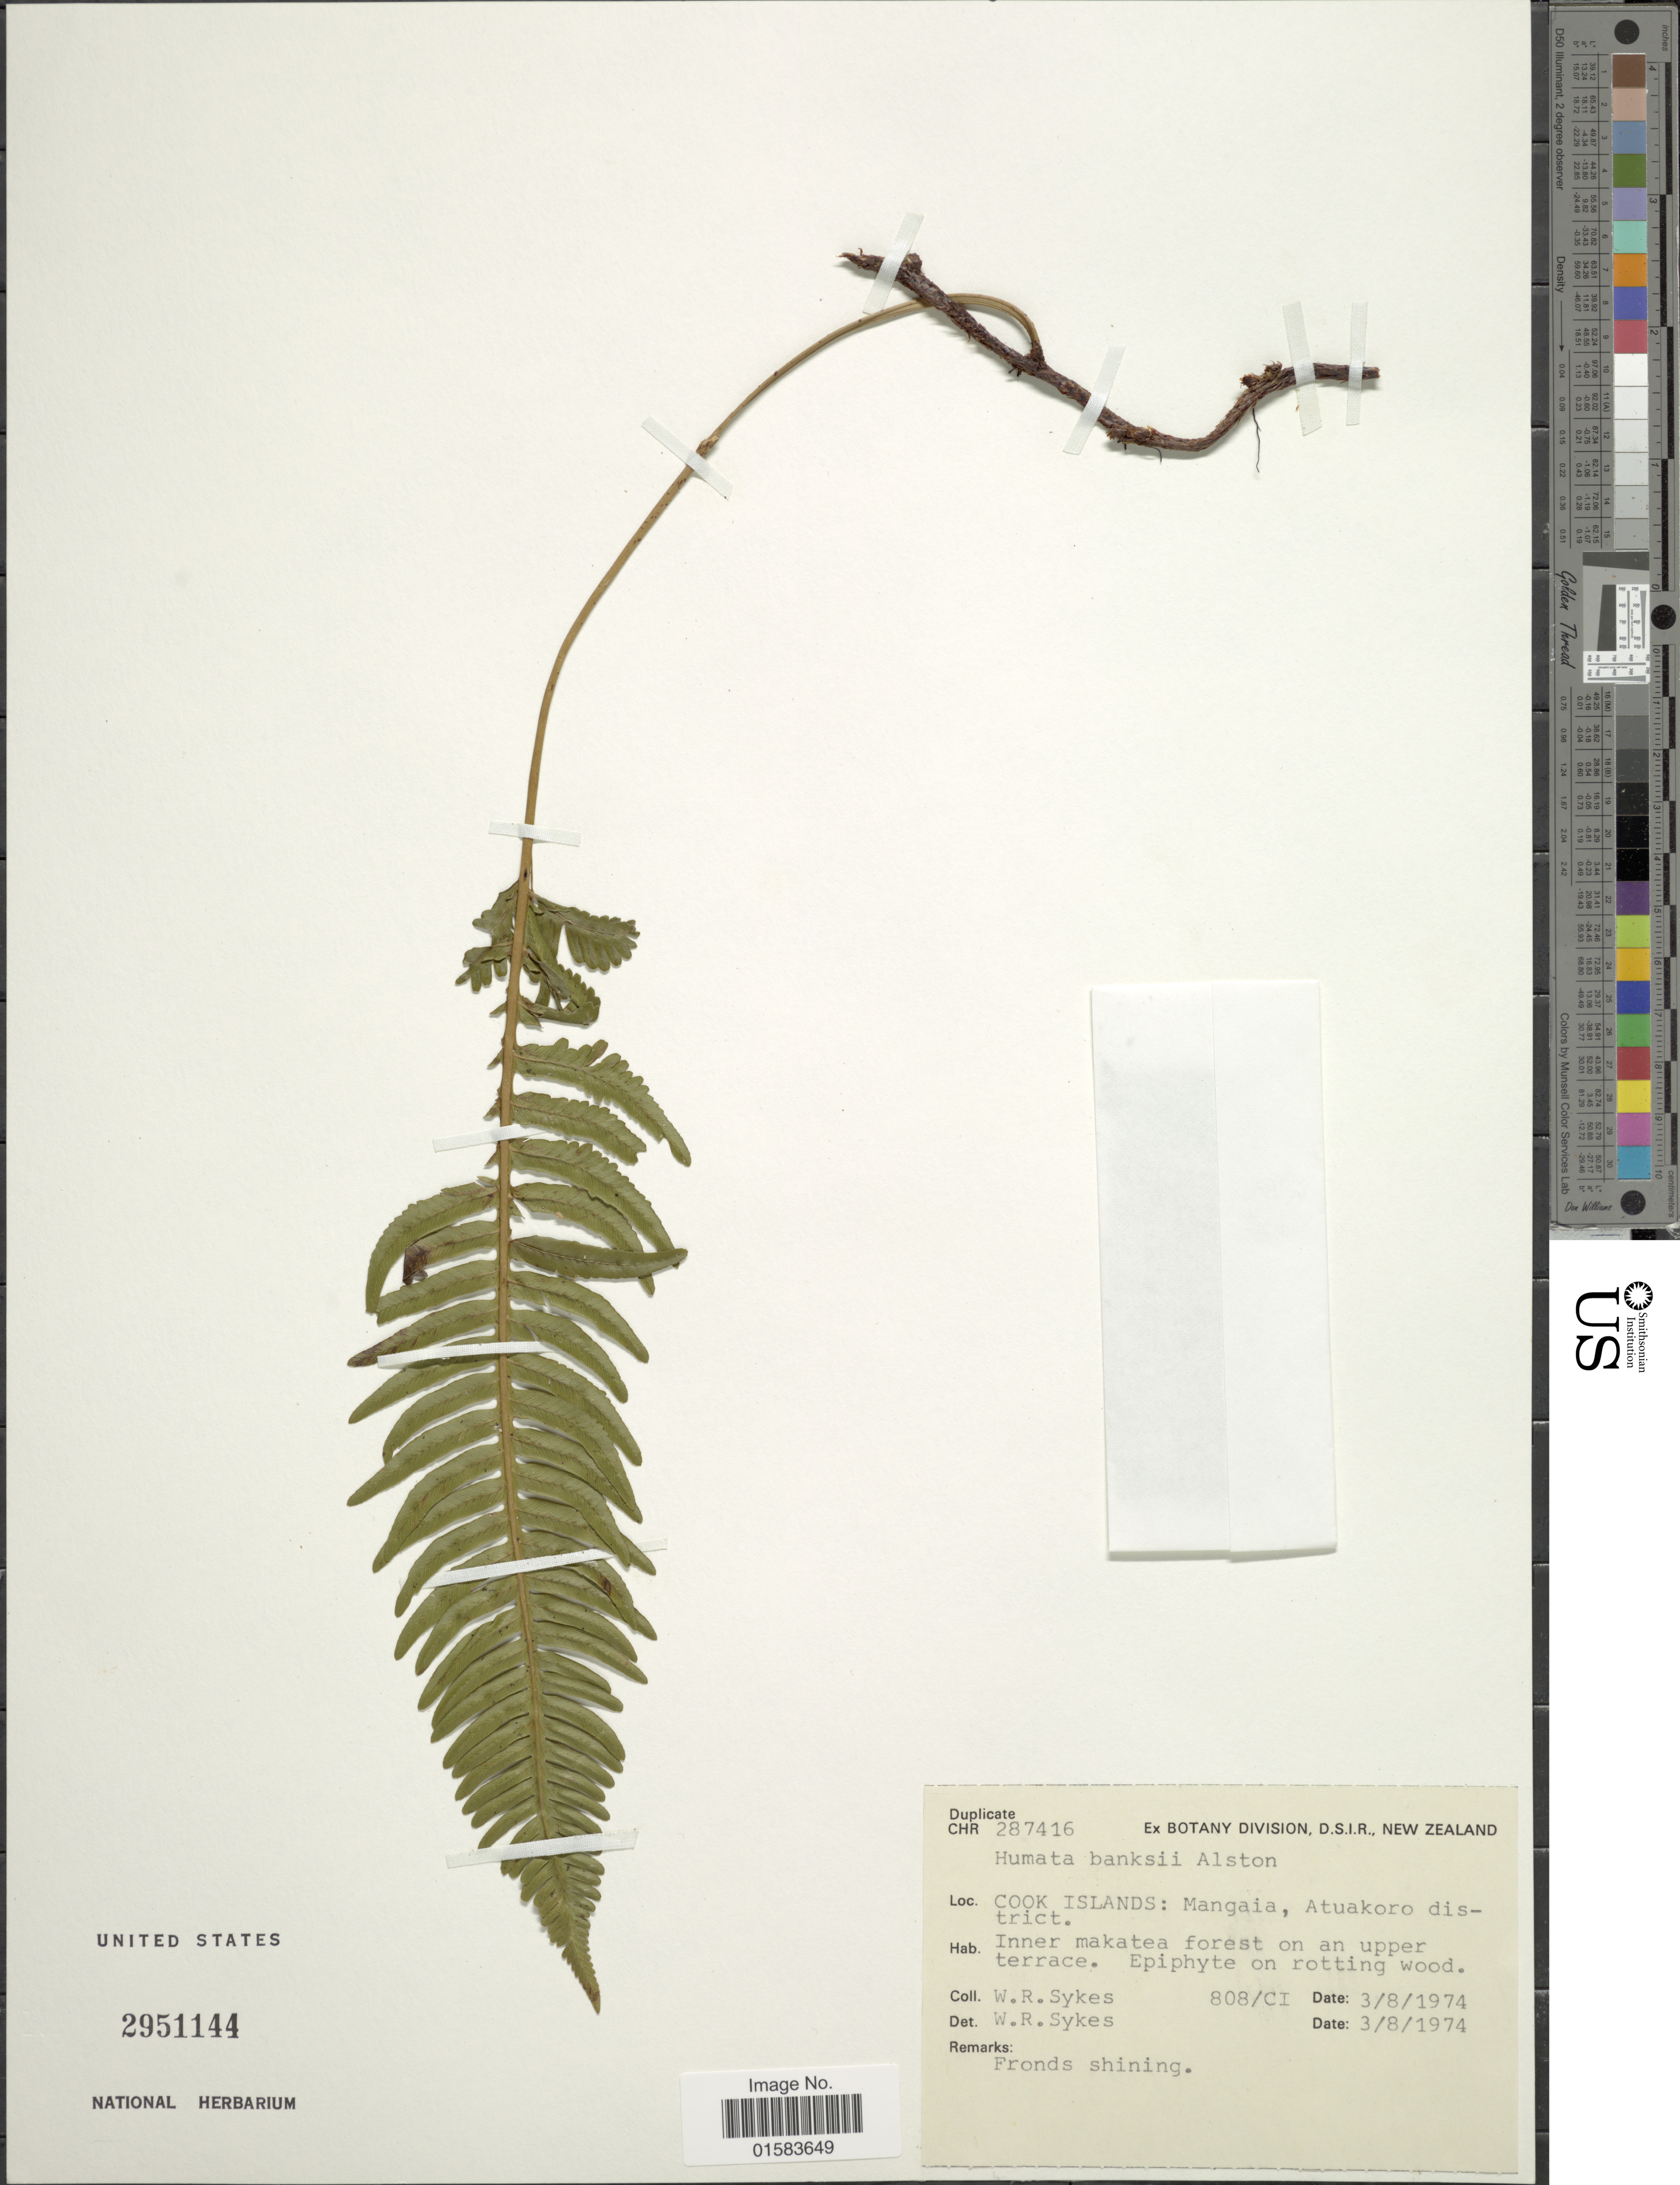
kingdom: Plantae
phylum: Tracheophyta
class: Polypodiopsida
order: Polypodiales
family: Davalliaceae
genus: Davallia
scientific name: Davallia pectinata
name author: Sm.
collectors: W. R. Sykes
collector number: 287416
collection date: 1974-08-03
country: Cook Islands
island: Mangaia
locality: Atuakoro district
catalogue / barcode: US 2951144